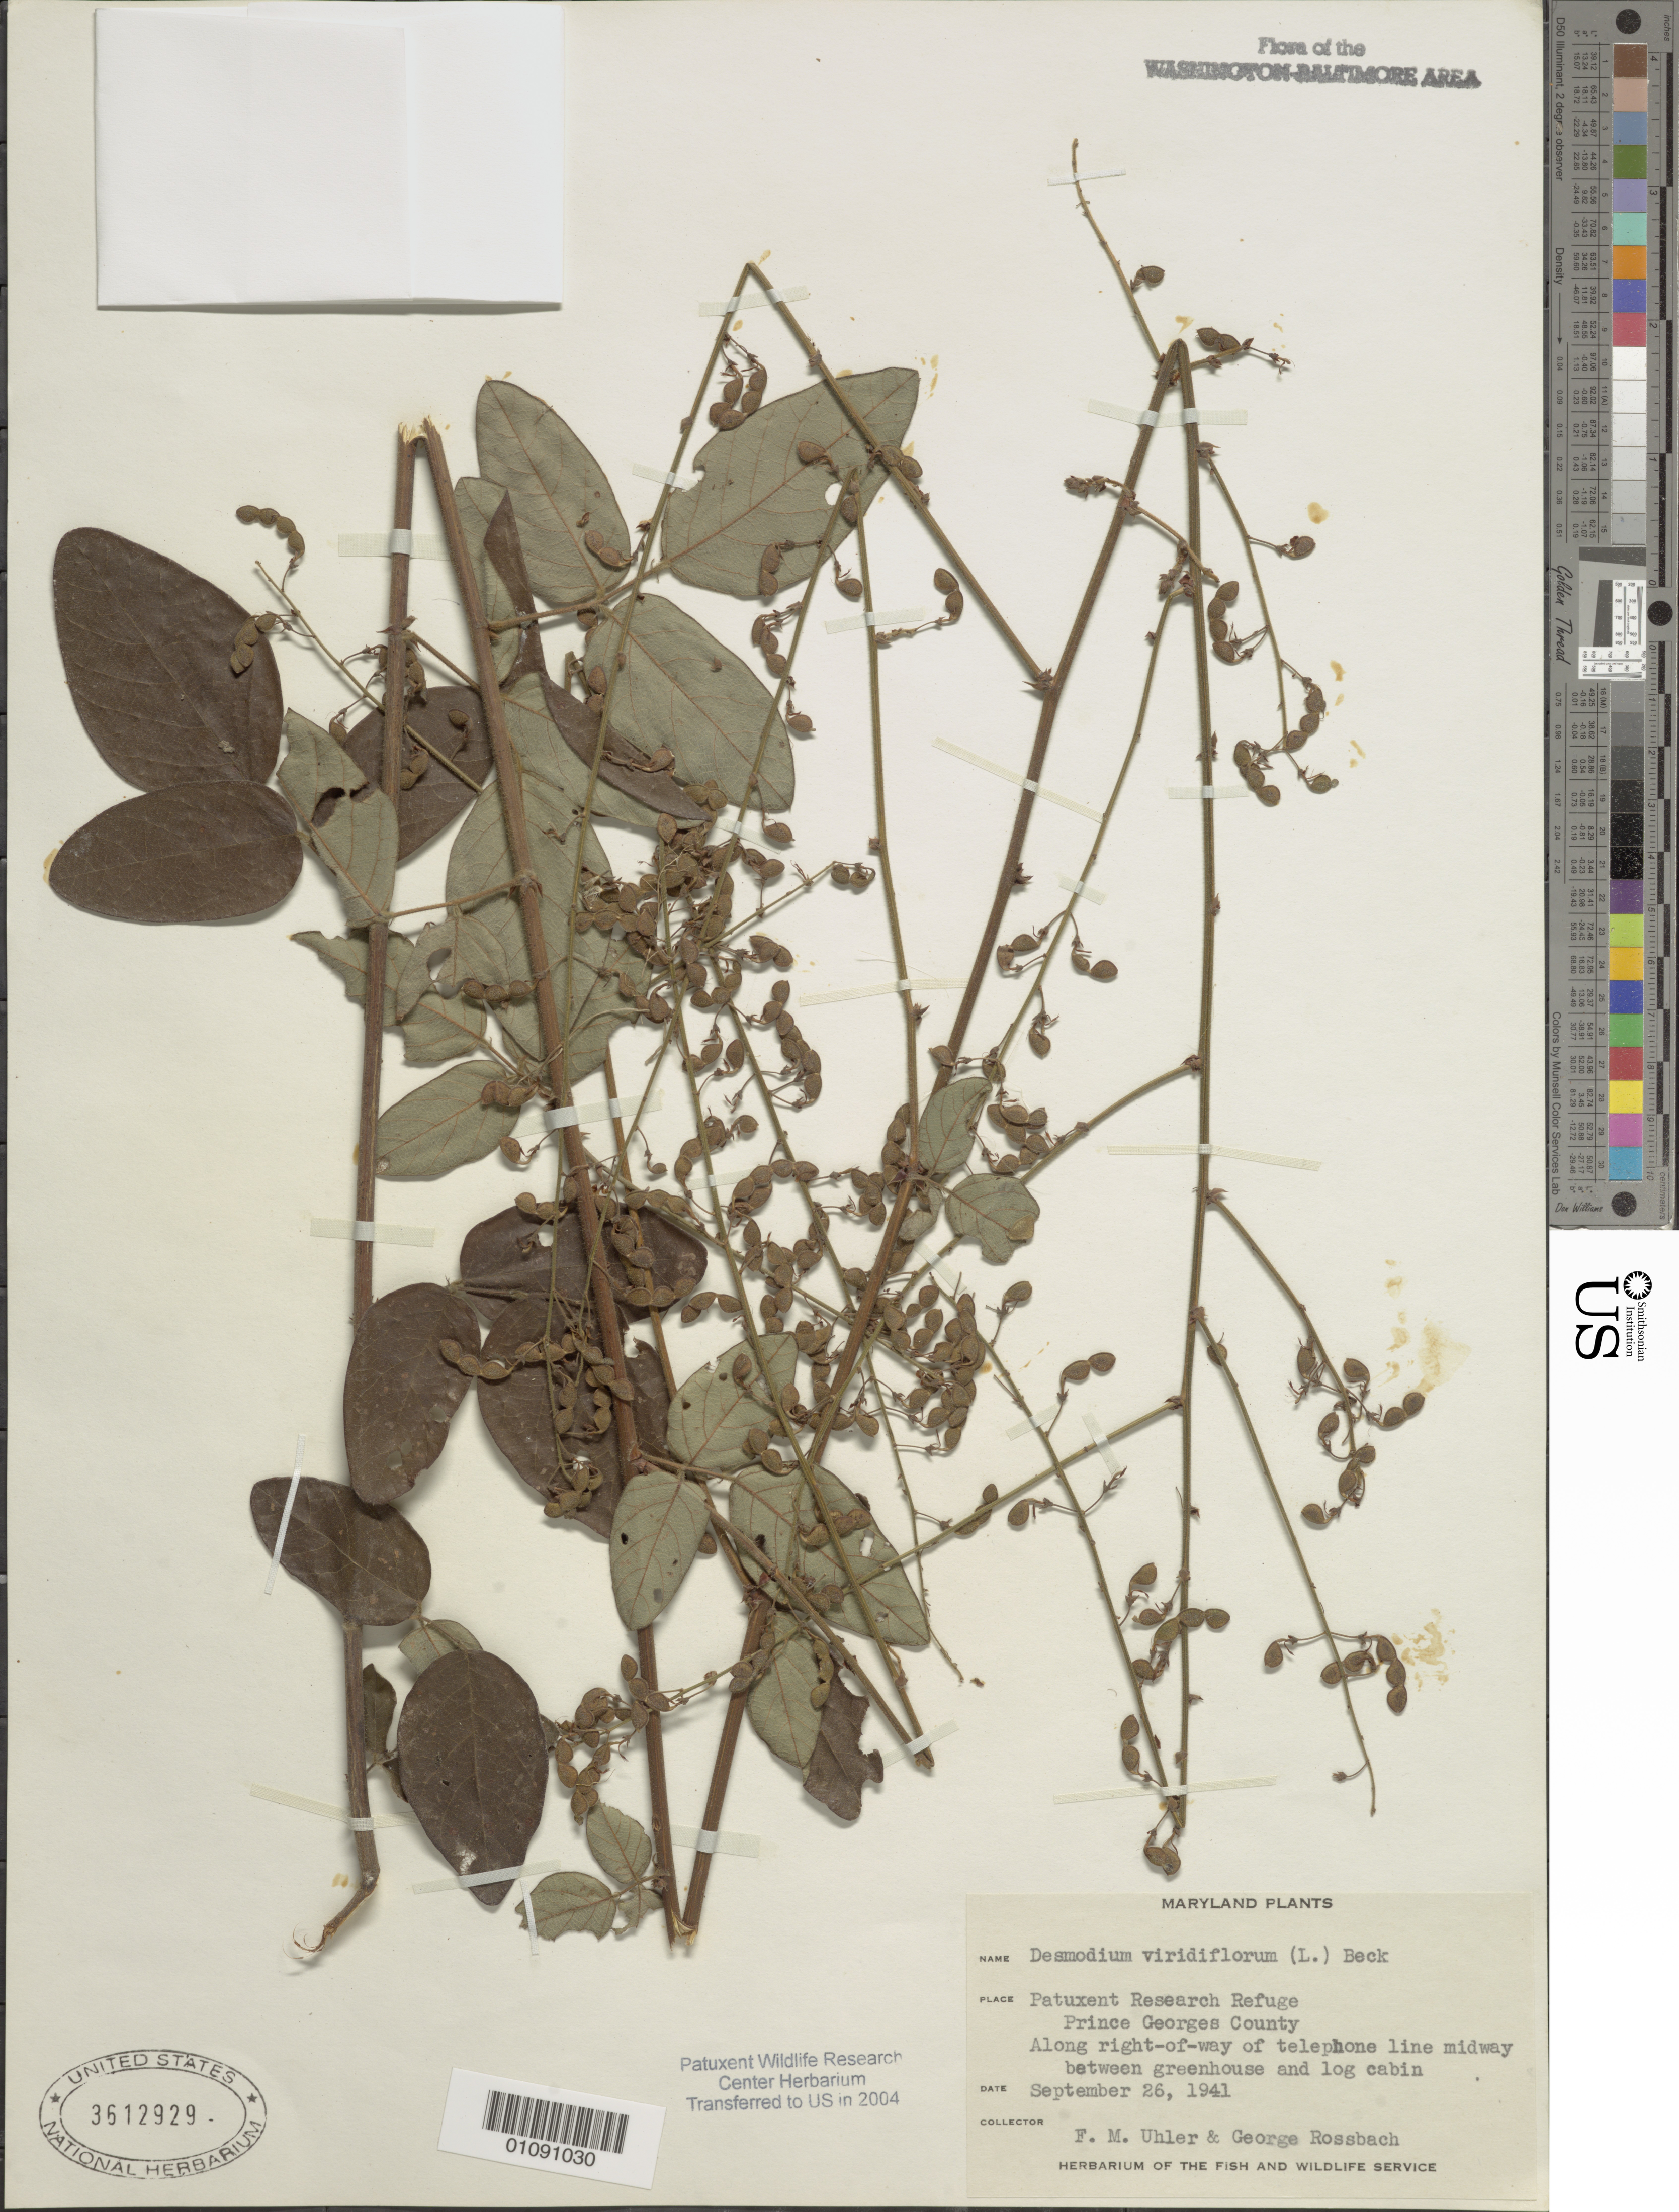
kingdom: Plantae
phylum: Tracheophyta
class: Magnoliopsida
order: Fabales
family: Fabaceae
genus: Desmodium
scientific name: Desmodium viridiflorum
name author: (L.) DC.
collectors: F. M. Uhler & G. Rossbach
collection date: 1941-09-26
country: United States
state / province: Maryland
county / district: Prince George's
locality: Patuxent Wildlife Refuge. Along right-of-way of telephone line midway between greenhouse and log cabin.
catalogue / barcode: US 3612929